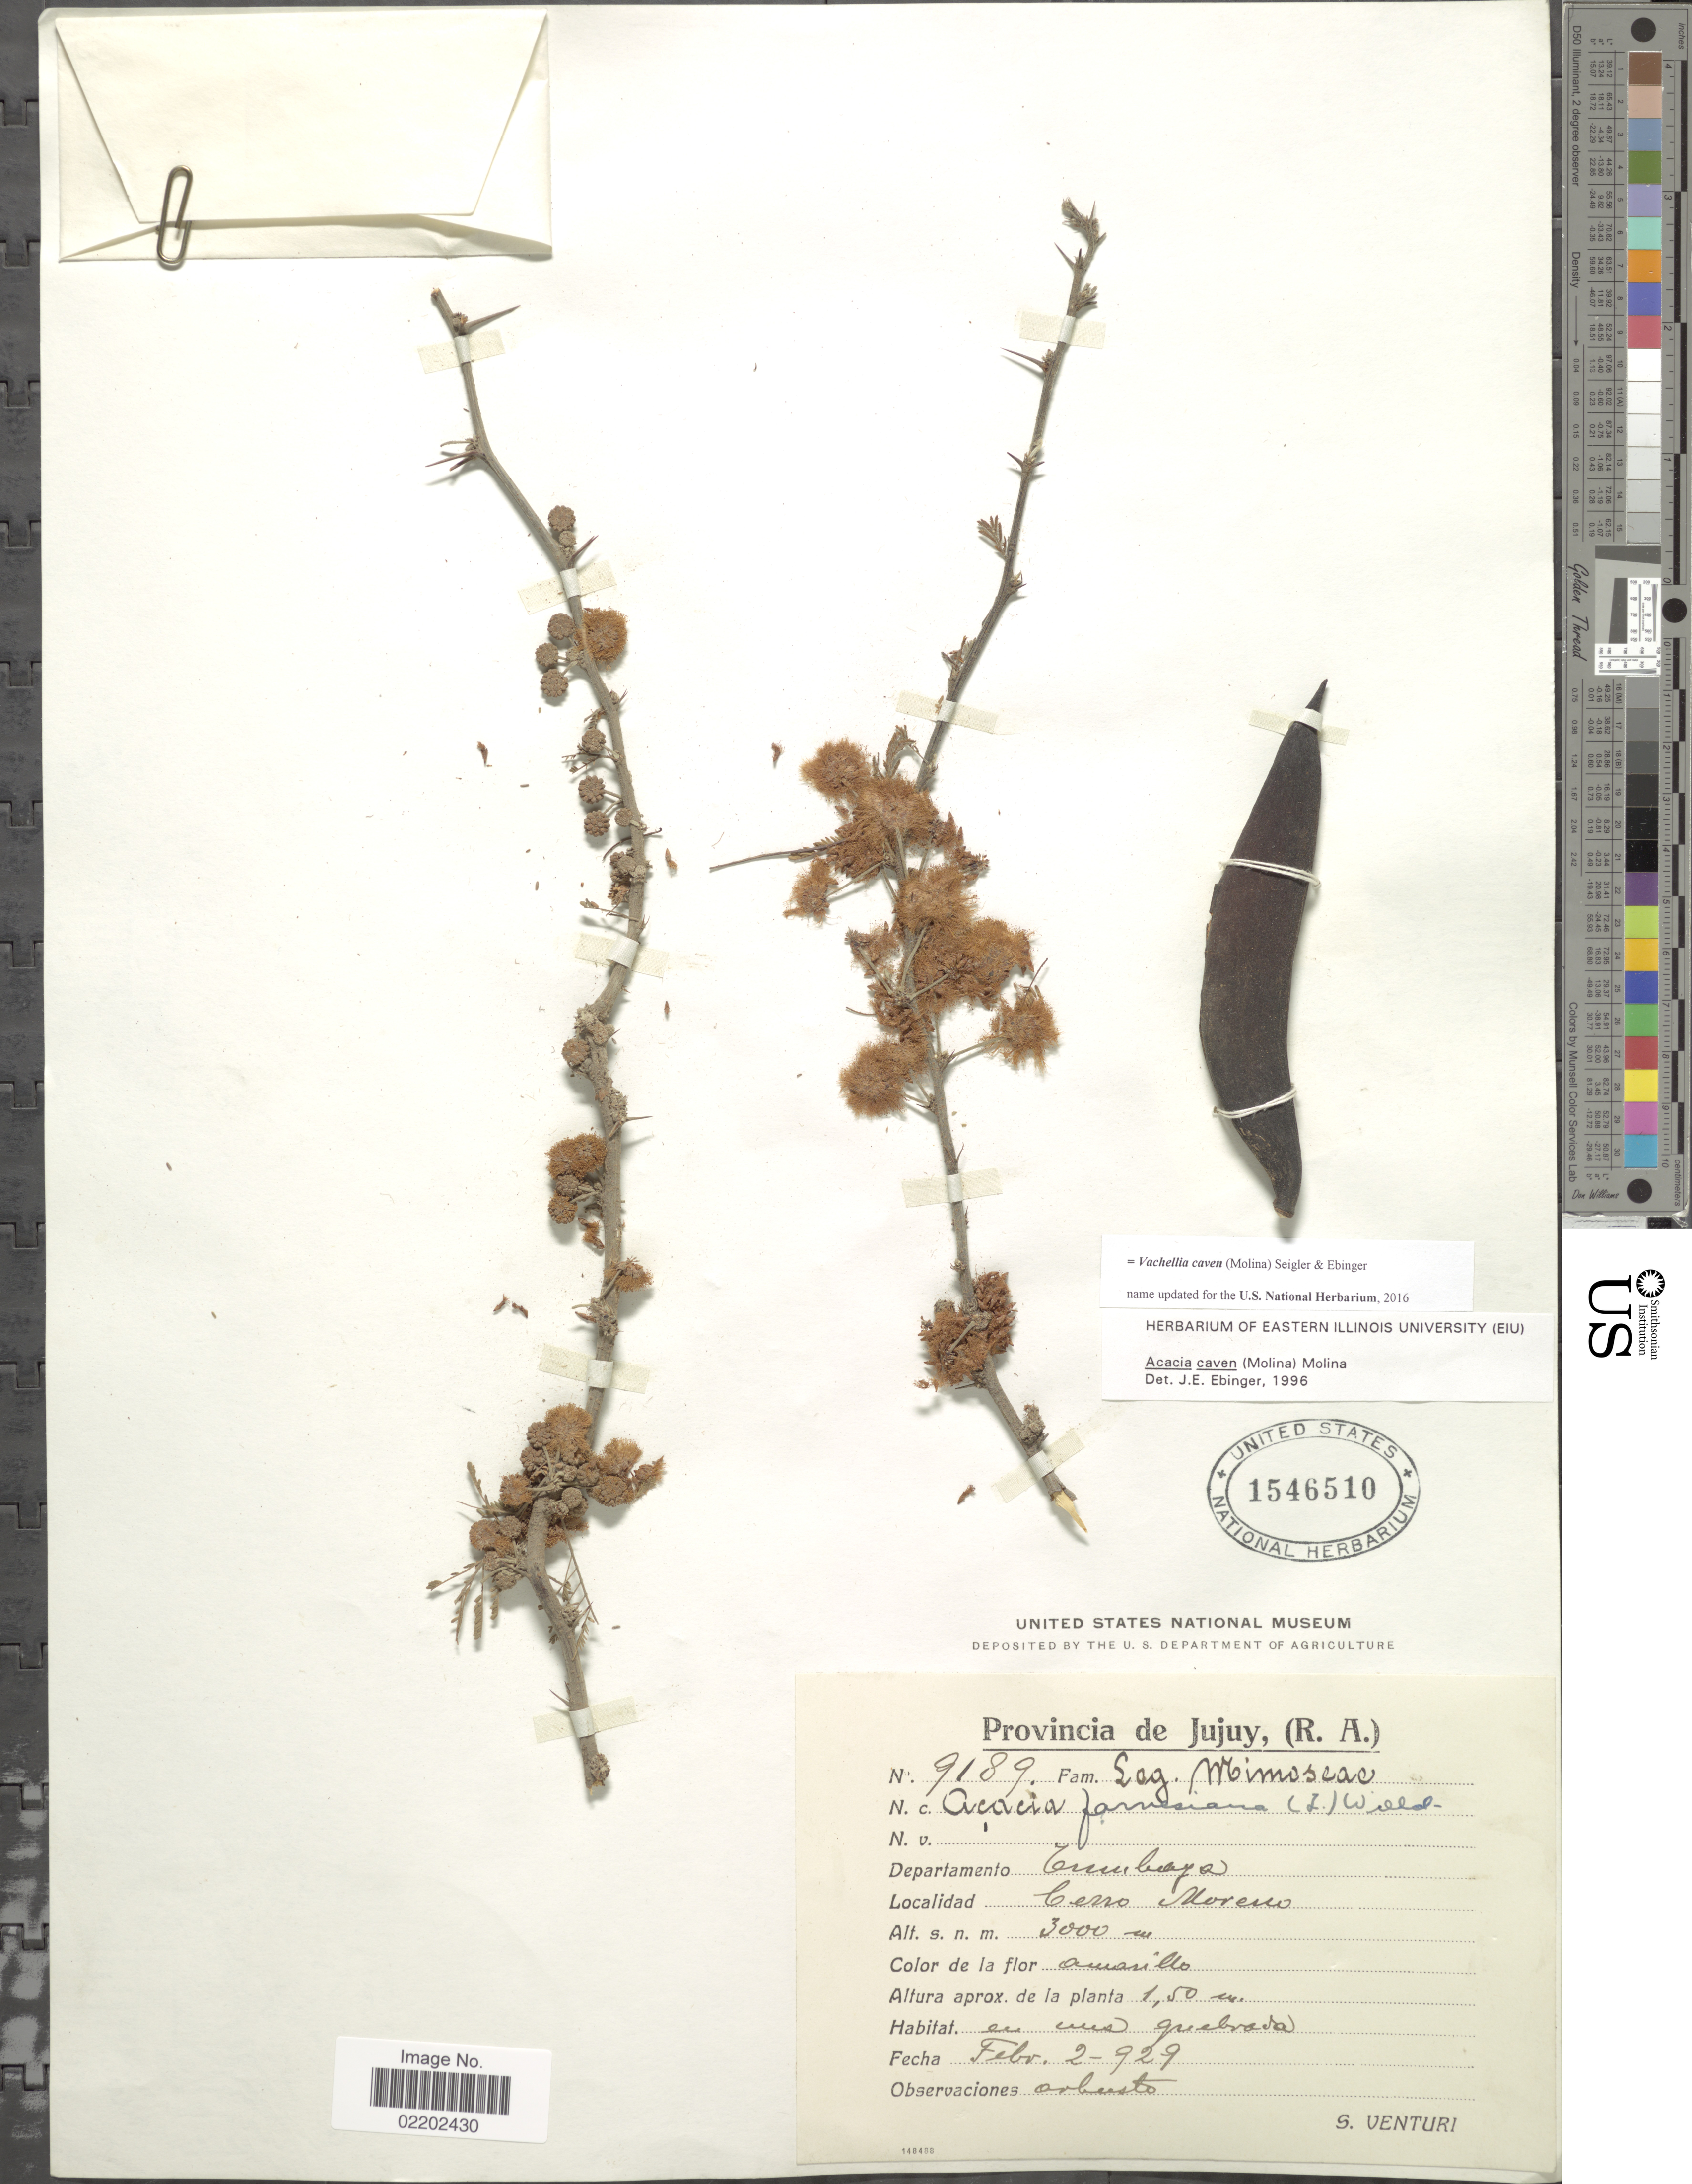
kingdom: Plantae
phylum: Tracheophyta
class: Magnoliopsida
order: Fabales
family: Fabaceae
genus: Vachellia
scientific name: Vachellia caven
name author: (Molina) Seigler & Ebinger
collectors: S. Venturi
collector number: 9189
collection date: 1929-02-02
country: Argentina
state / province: Jujuy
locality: (R.A.) Departamento Cumbaya, Cerro Moreno.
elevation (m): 3000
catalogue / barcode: US 1546510